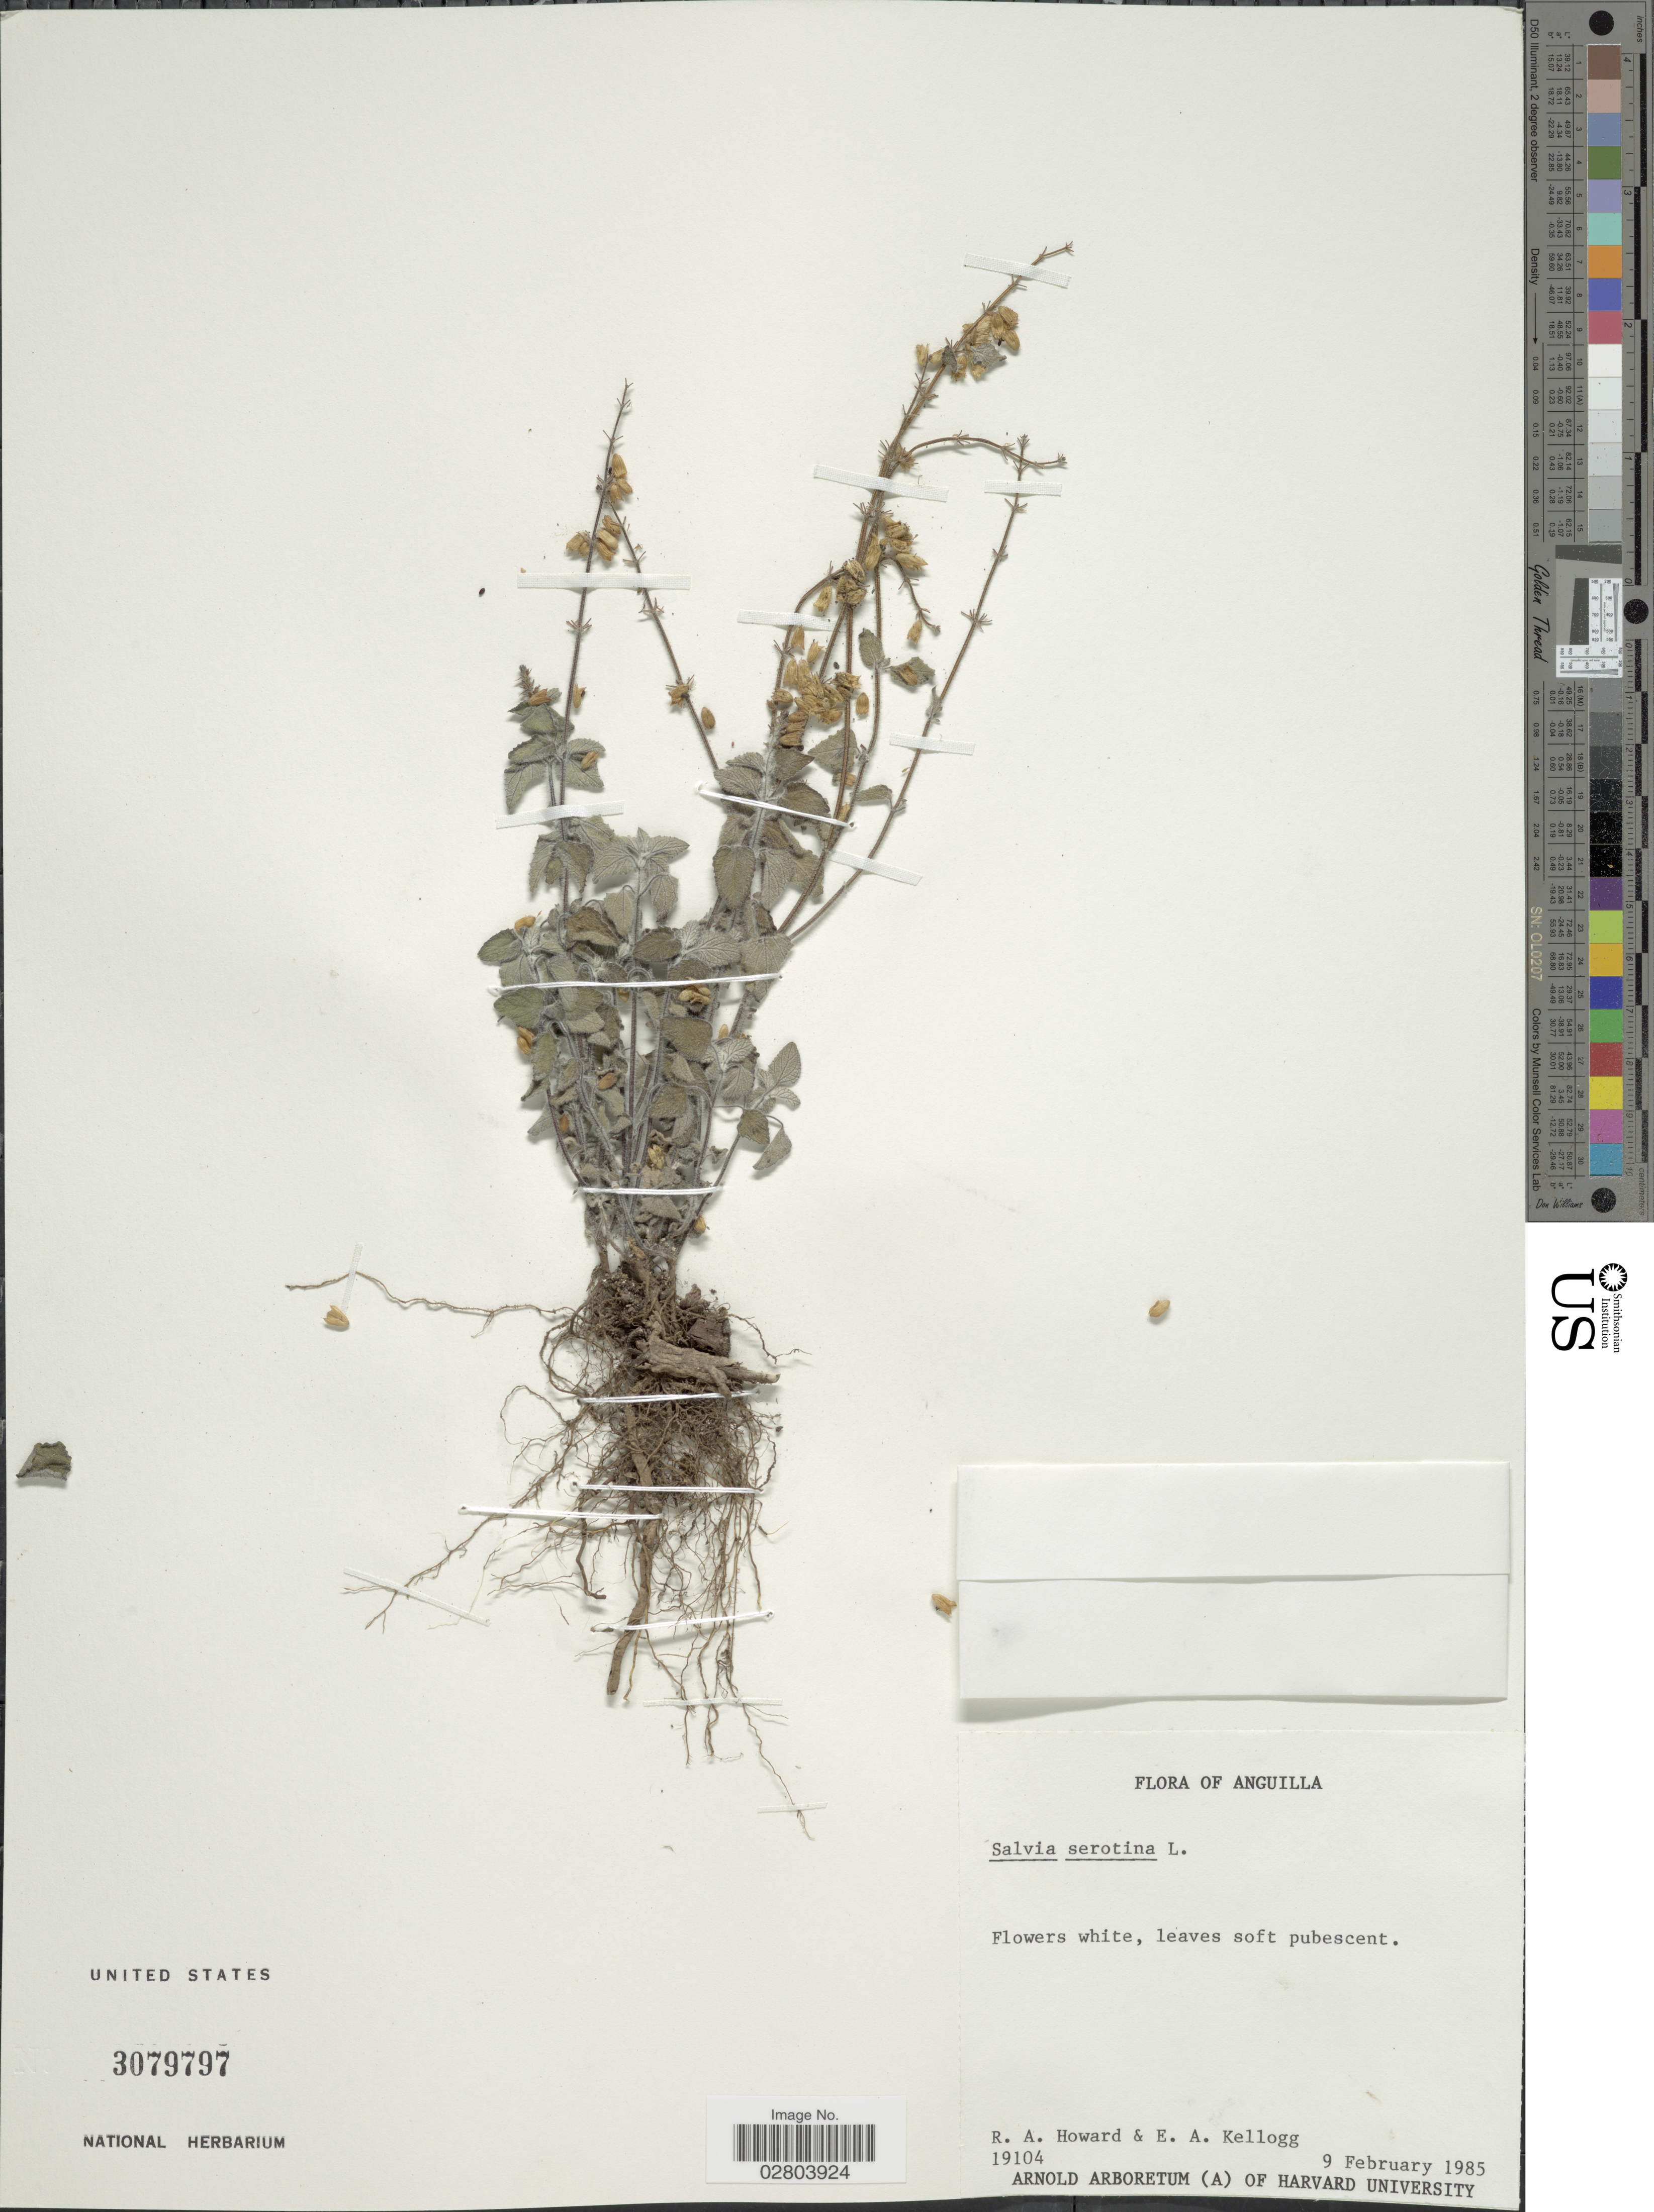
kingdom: Plantae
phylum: Tracheophyta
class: Magnoliopsida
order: Lamiales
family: Lamiaceae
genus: Salvia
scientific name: Salvia serotina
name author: L.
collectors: R. A. Howard & E. A. Kellogg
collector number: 19104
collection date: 1985-02-09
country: Anguilla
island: Anguilla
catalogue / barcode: US 3079797